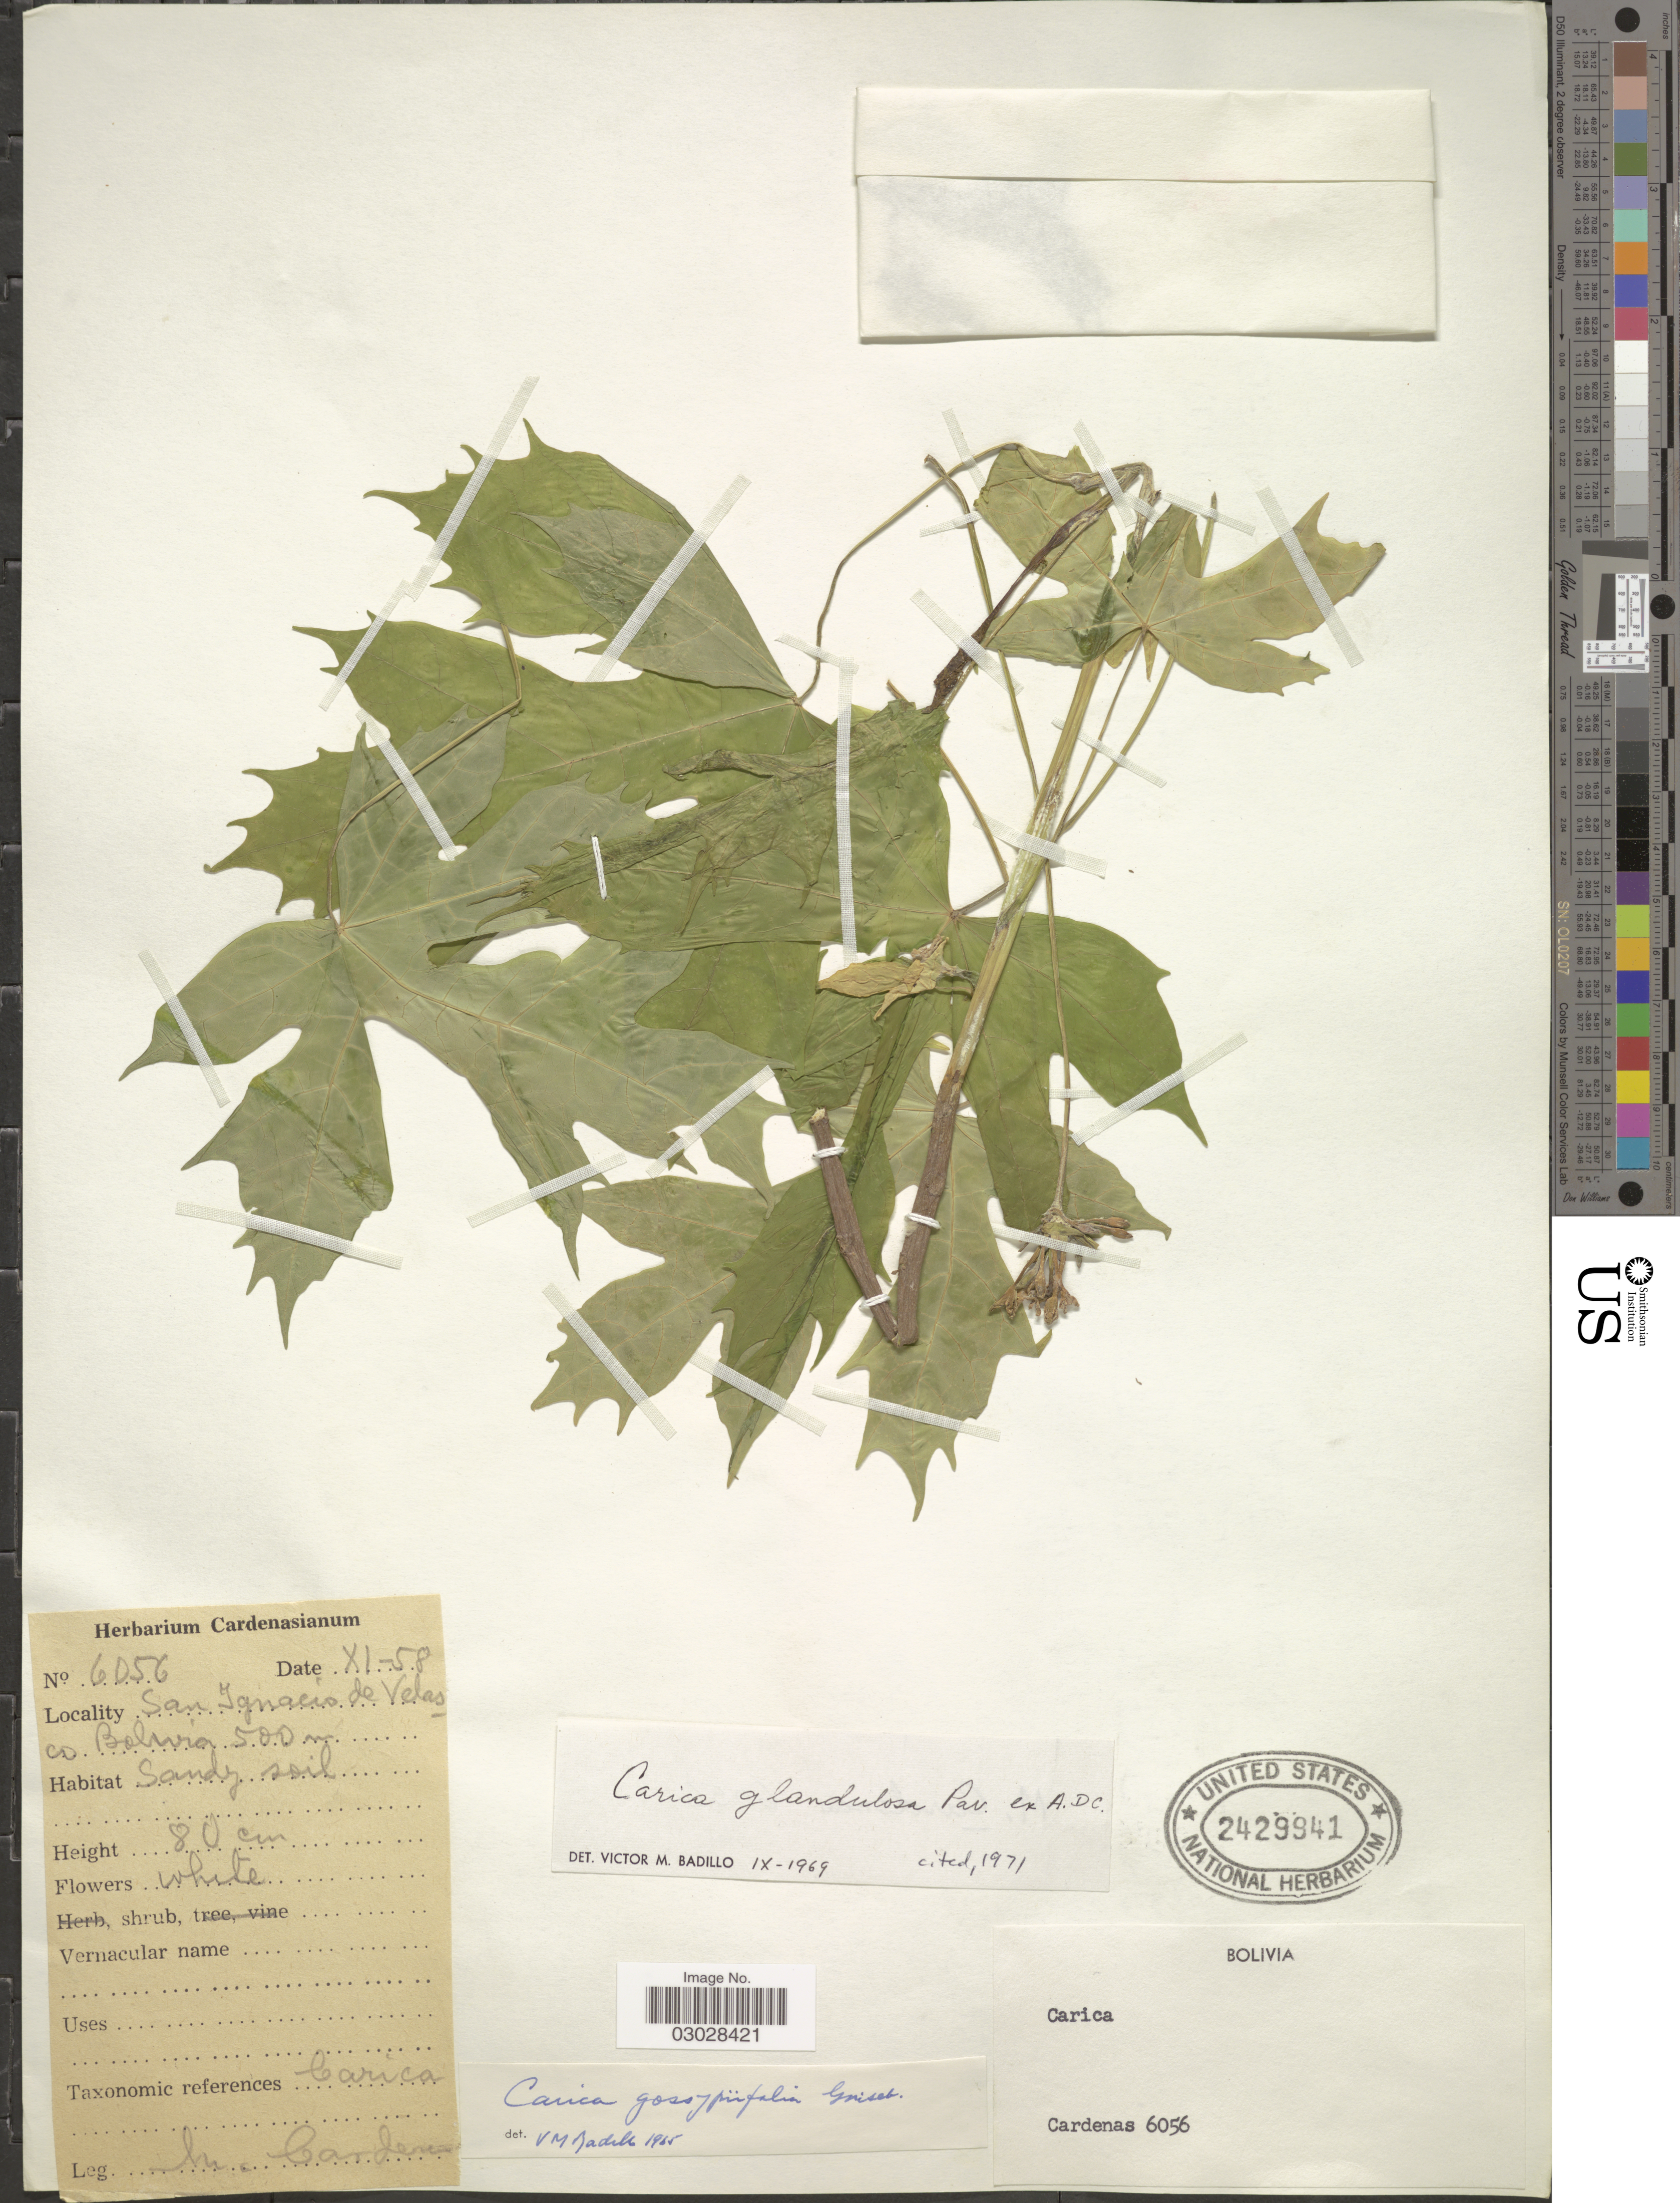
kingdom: Plantae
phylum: Tracheophyta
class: Magnoliopsida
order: Brassicales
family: Caricaceae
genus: Vasconcellea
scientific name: Vasconcellea glandulosa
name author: A. DC.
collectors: M. Cárdenas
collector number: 6056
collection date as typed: Transcribed d/m/y: /11/58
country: Bolivia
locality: San Ignacio de Velasco.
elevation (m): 500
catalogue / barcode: US 2429941